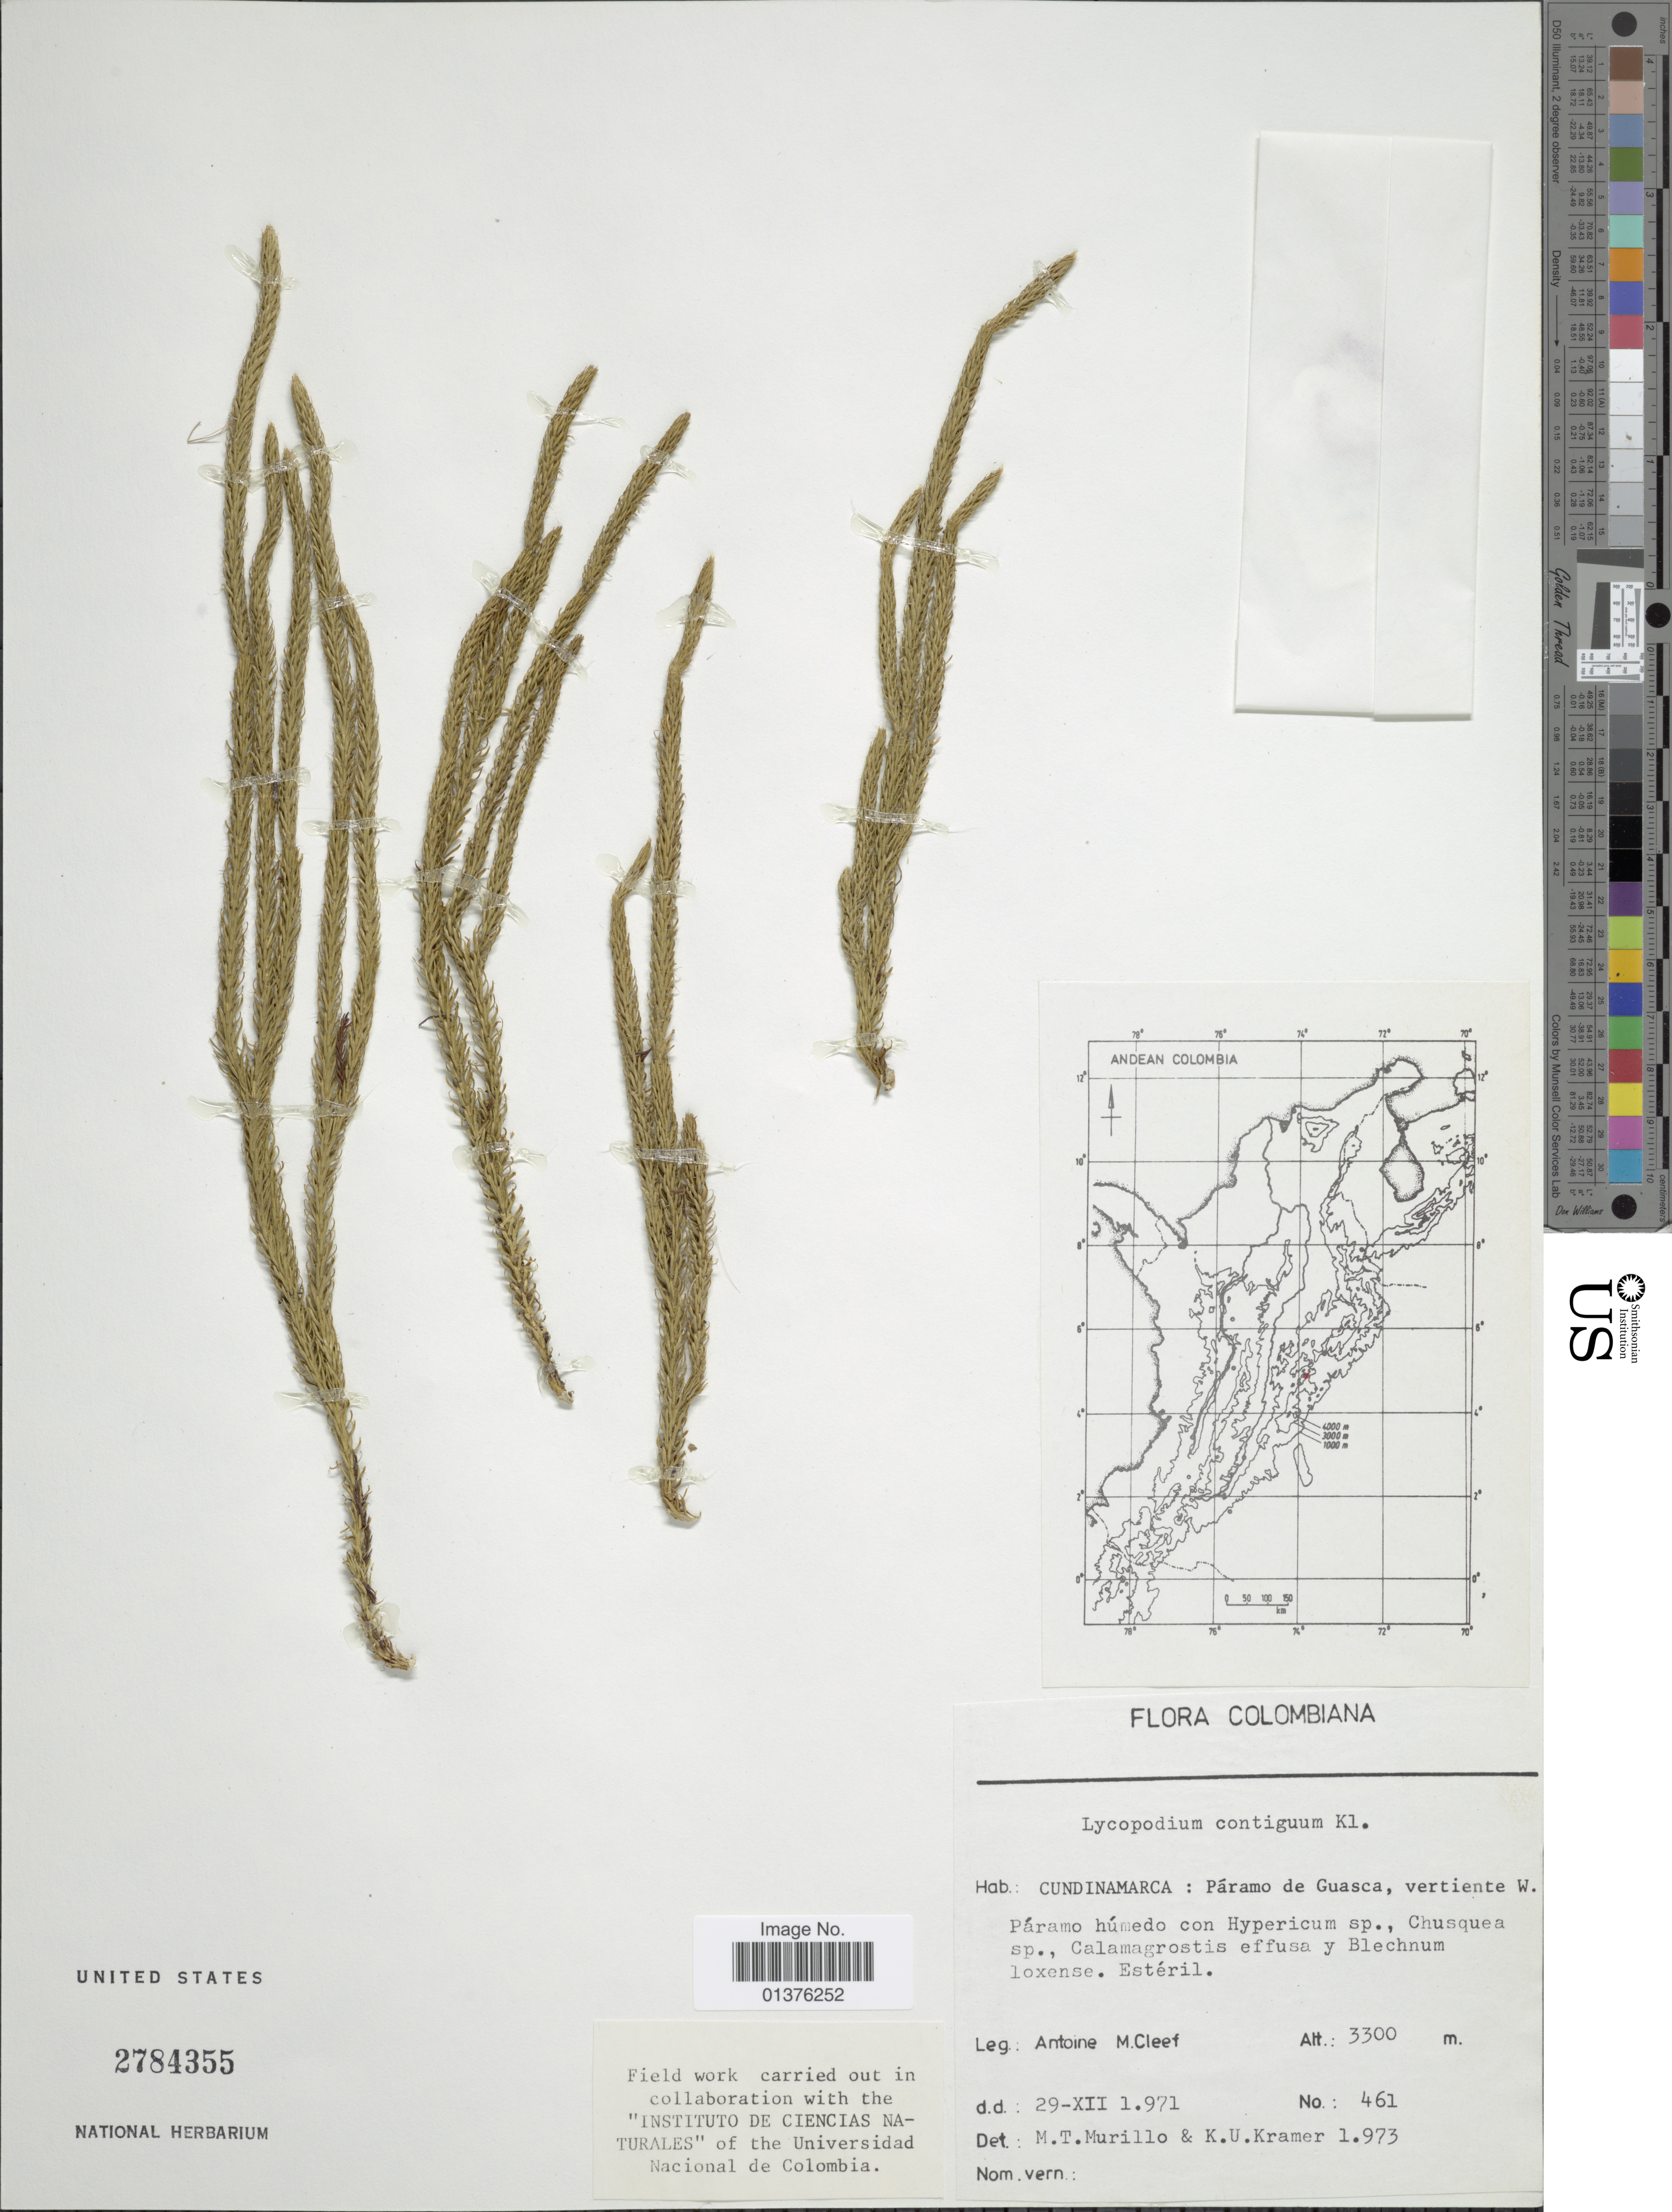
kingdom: Plantae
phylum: Tracheophyta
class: Lycopodiopsida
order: Lycopodiales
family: Lycopodiaceae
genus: Lycopodium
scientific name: Lycopodium clavatum subsp. contiguum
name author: (Klotzsch) B. Øllg.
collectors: A. M. Cleef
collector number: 461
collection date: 1971-12-29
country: Colombia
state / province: Cundinamarca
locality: Páramo de Guasca, vertiente W.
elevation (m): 3300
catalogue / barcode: US 2784355